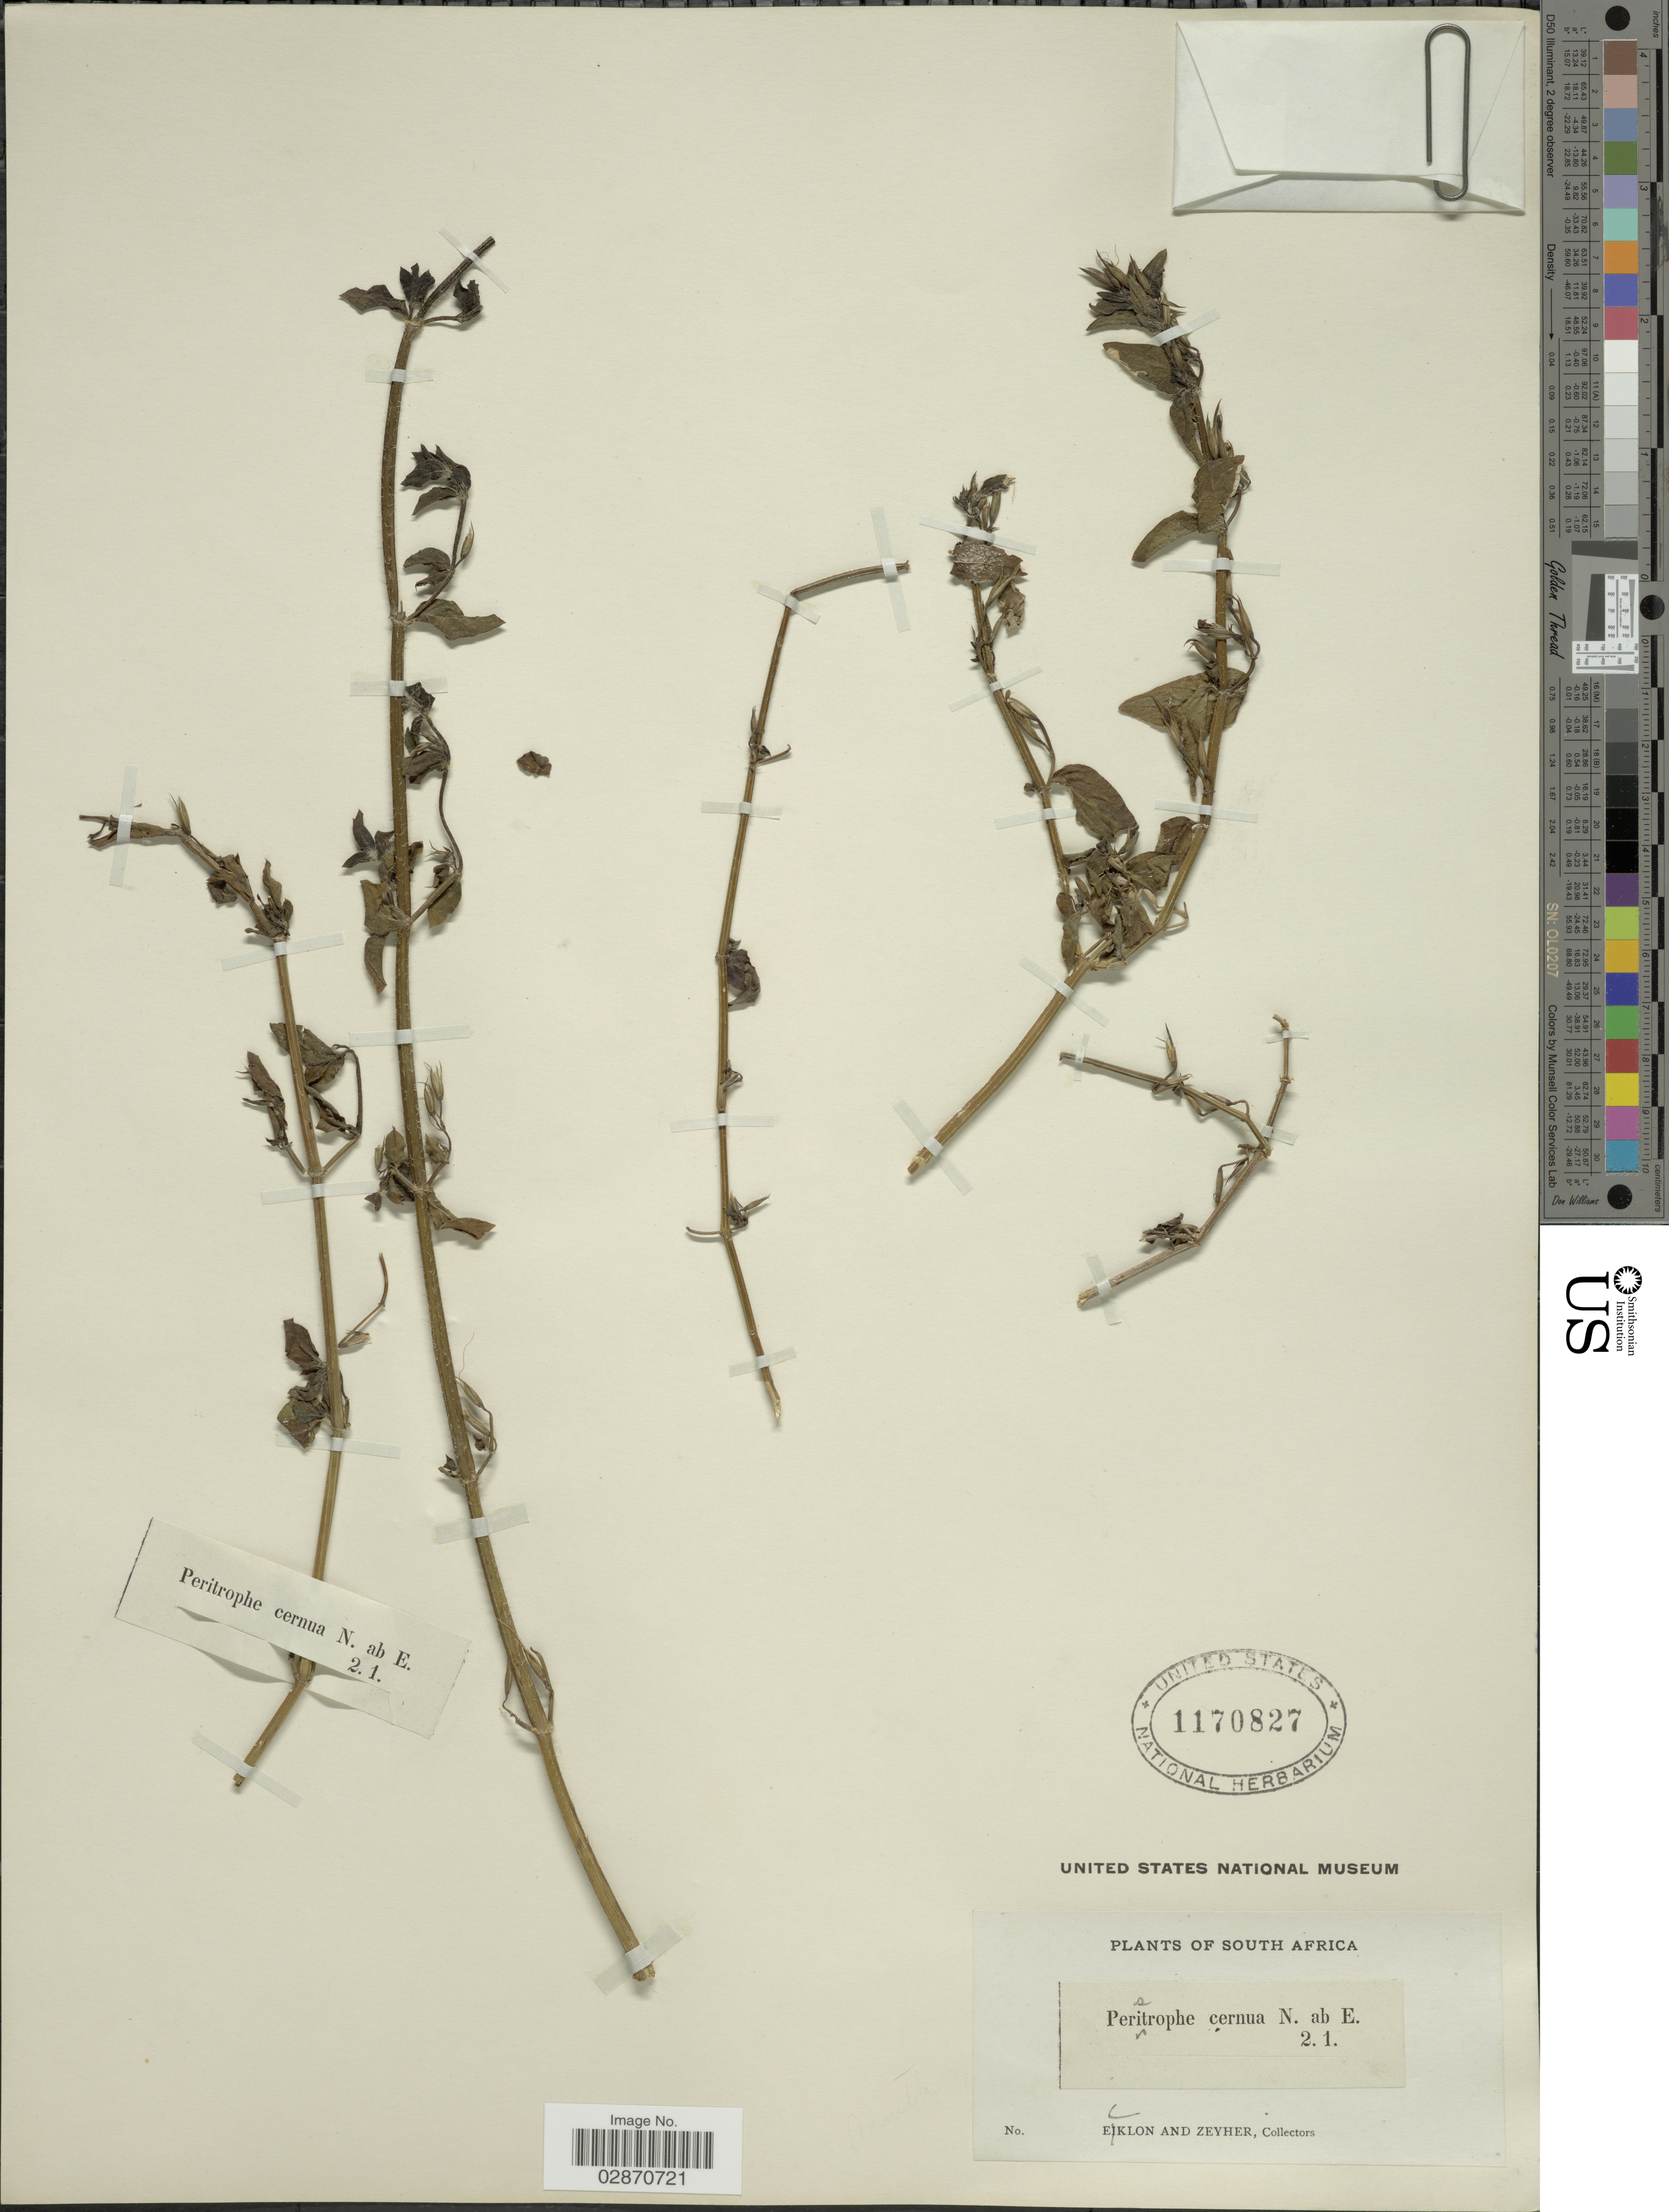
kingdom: Plantae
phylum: Tracheophyta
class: Magnoliopsida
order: Lamiales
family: Acanthaceae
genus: Peristrophe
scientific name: Peristrophe cernua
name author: Nees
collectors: -. Ecklon & -. Zeyher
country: South Africa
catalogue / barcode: US 1170827